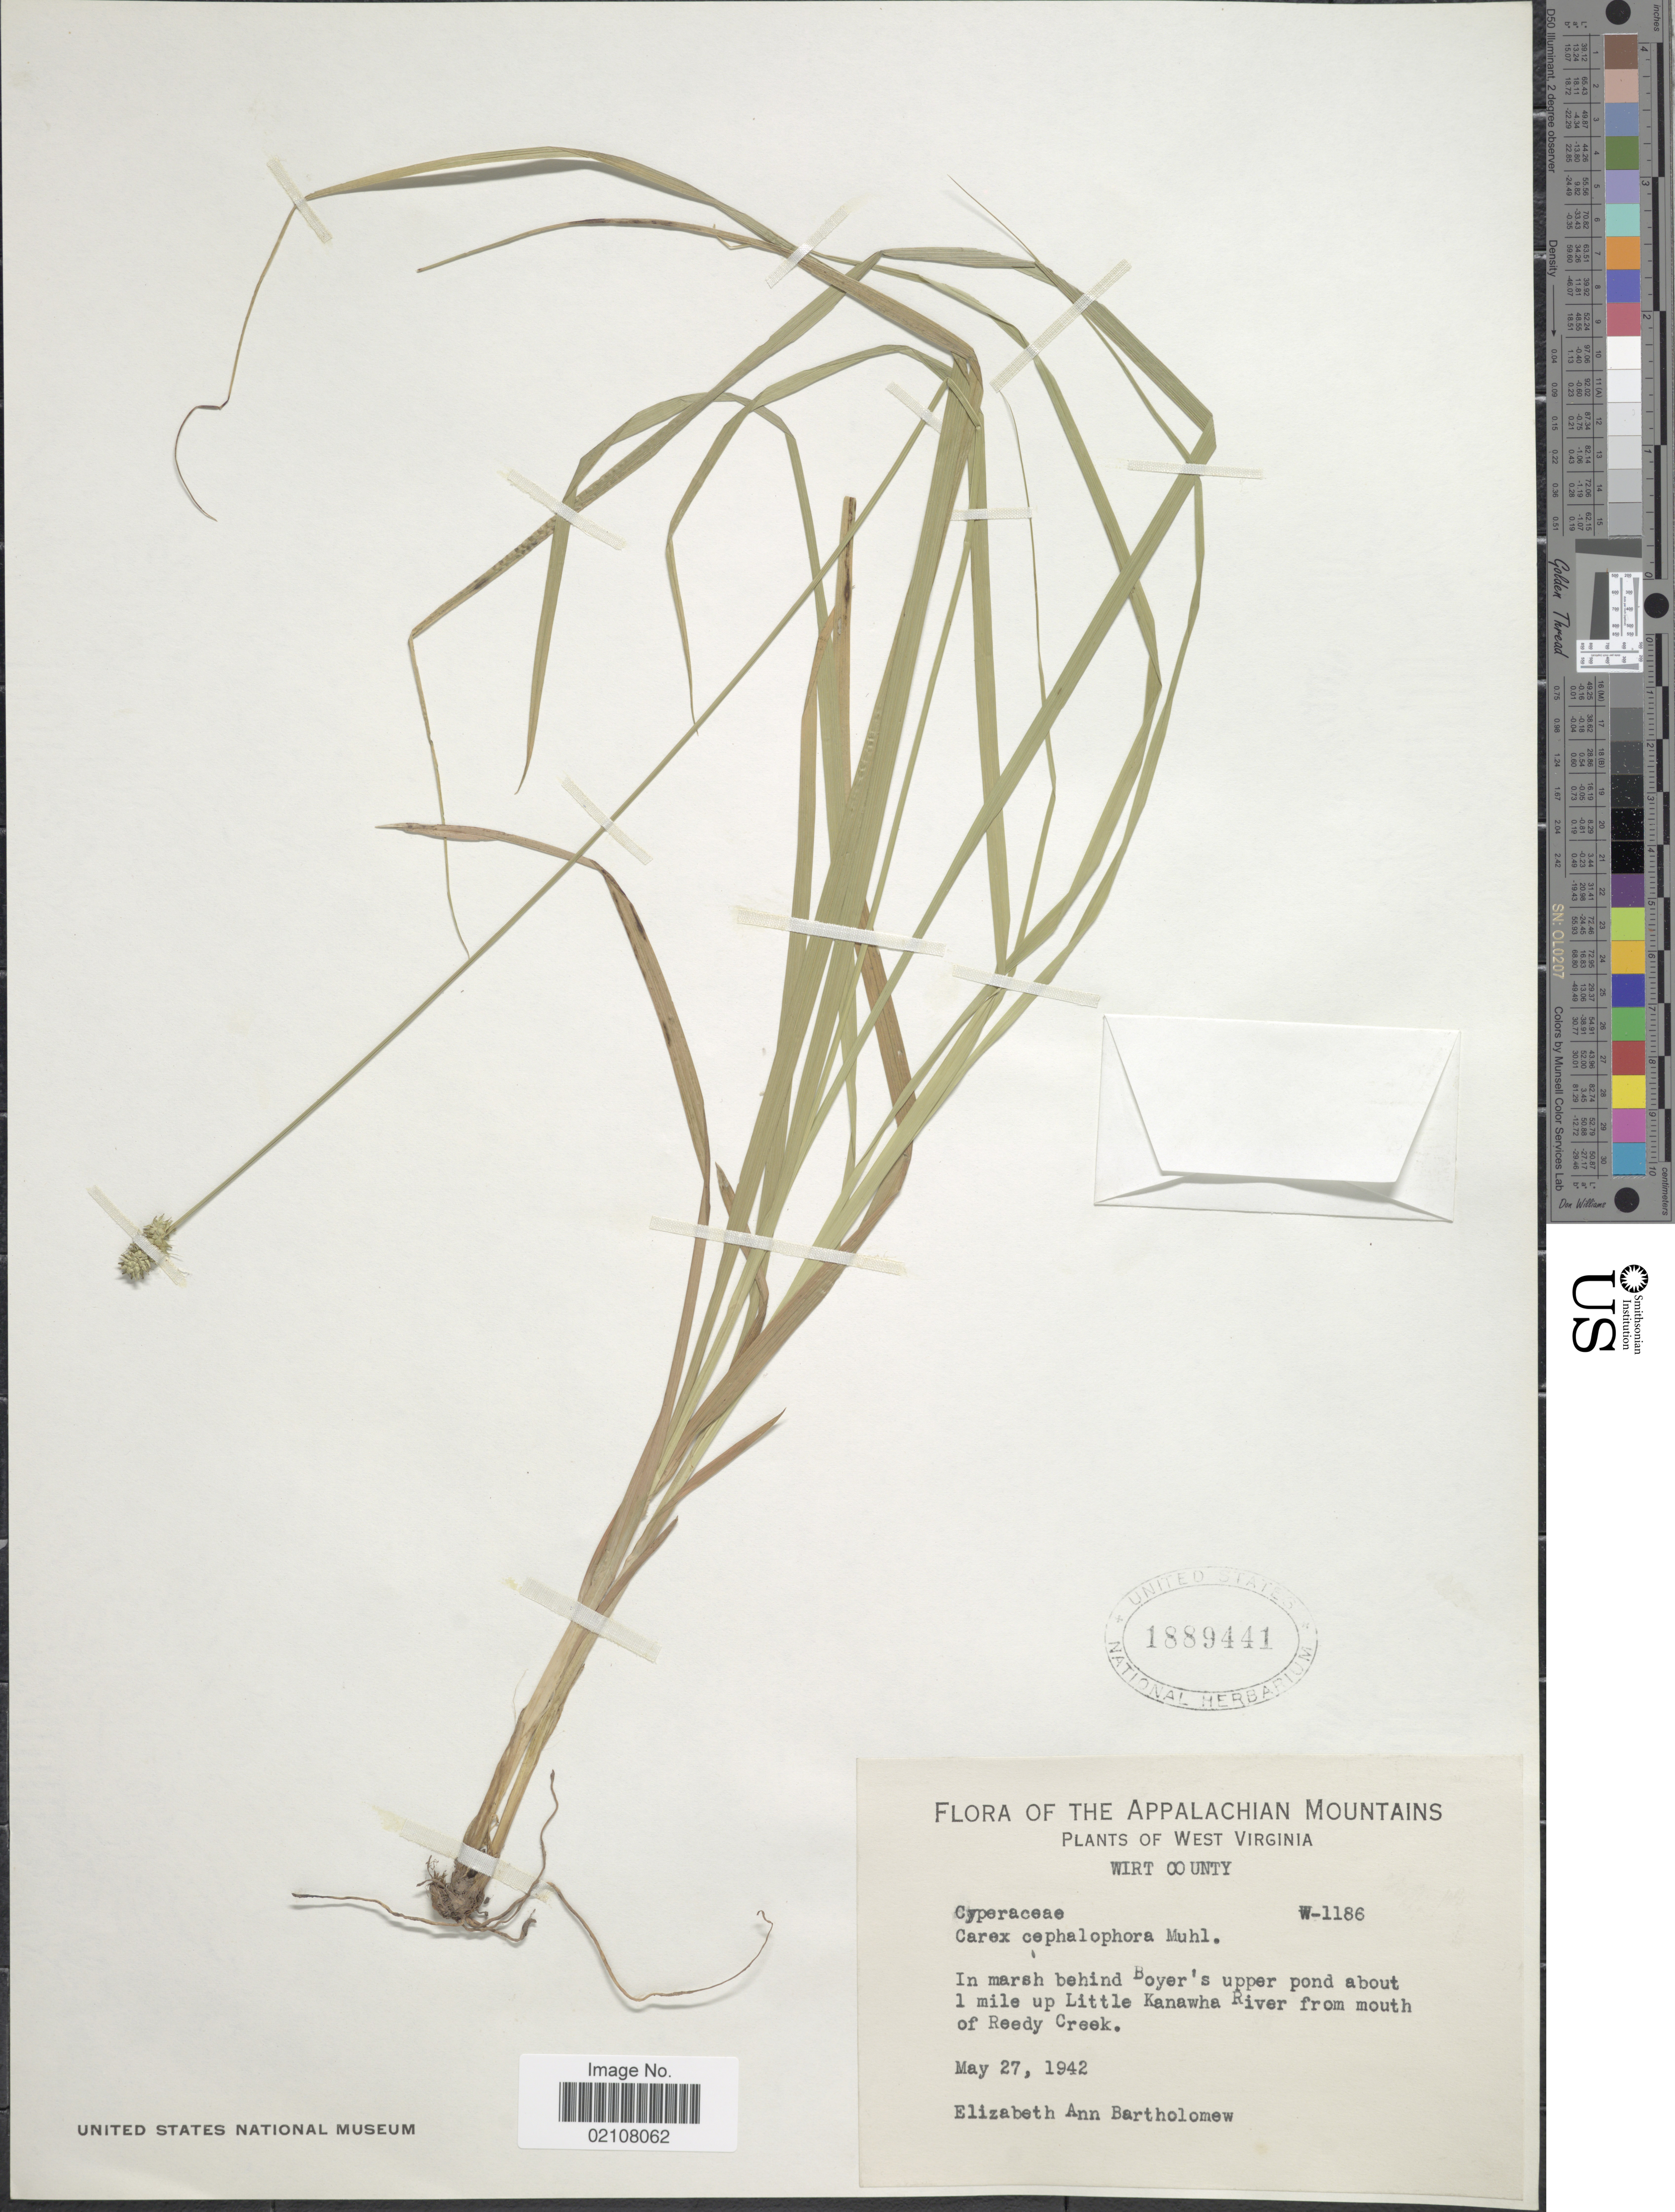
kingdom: Plantae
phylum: Tracheophyta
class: Liliopsida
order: Poales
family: Cyperaceae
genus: Carex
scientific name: Carex cephalophora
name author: Muhl. ex Willd.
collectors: E. Bartholomew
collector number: W-1186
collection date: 1942-05-27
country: United States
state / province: West Virginia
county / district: Wirt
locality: in marsh behind Boyer's upper pond about 1 mile up Little Kanawha River from mouth of Reedy Creek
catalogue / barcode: US 1889441